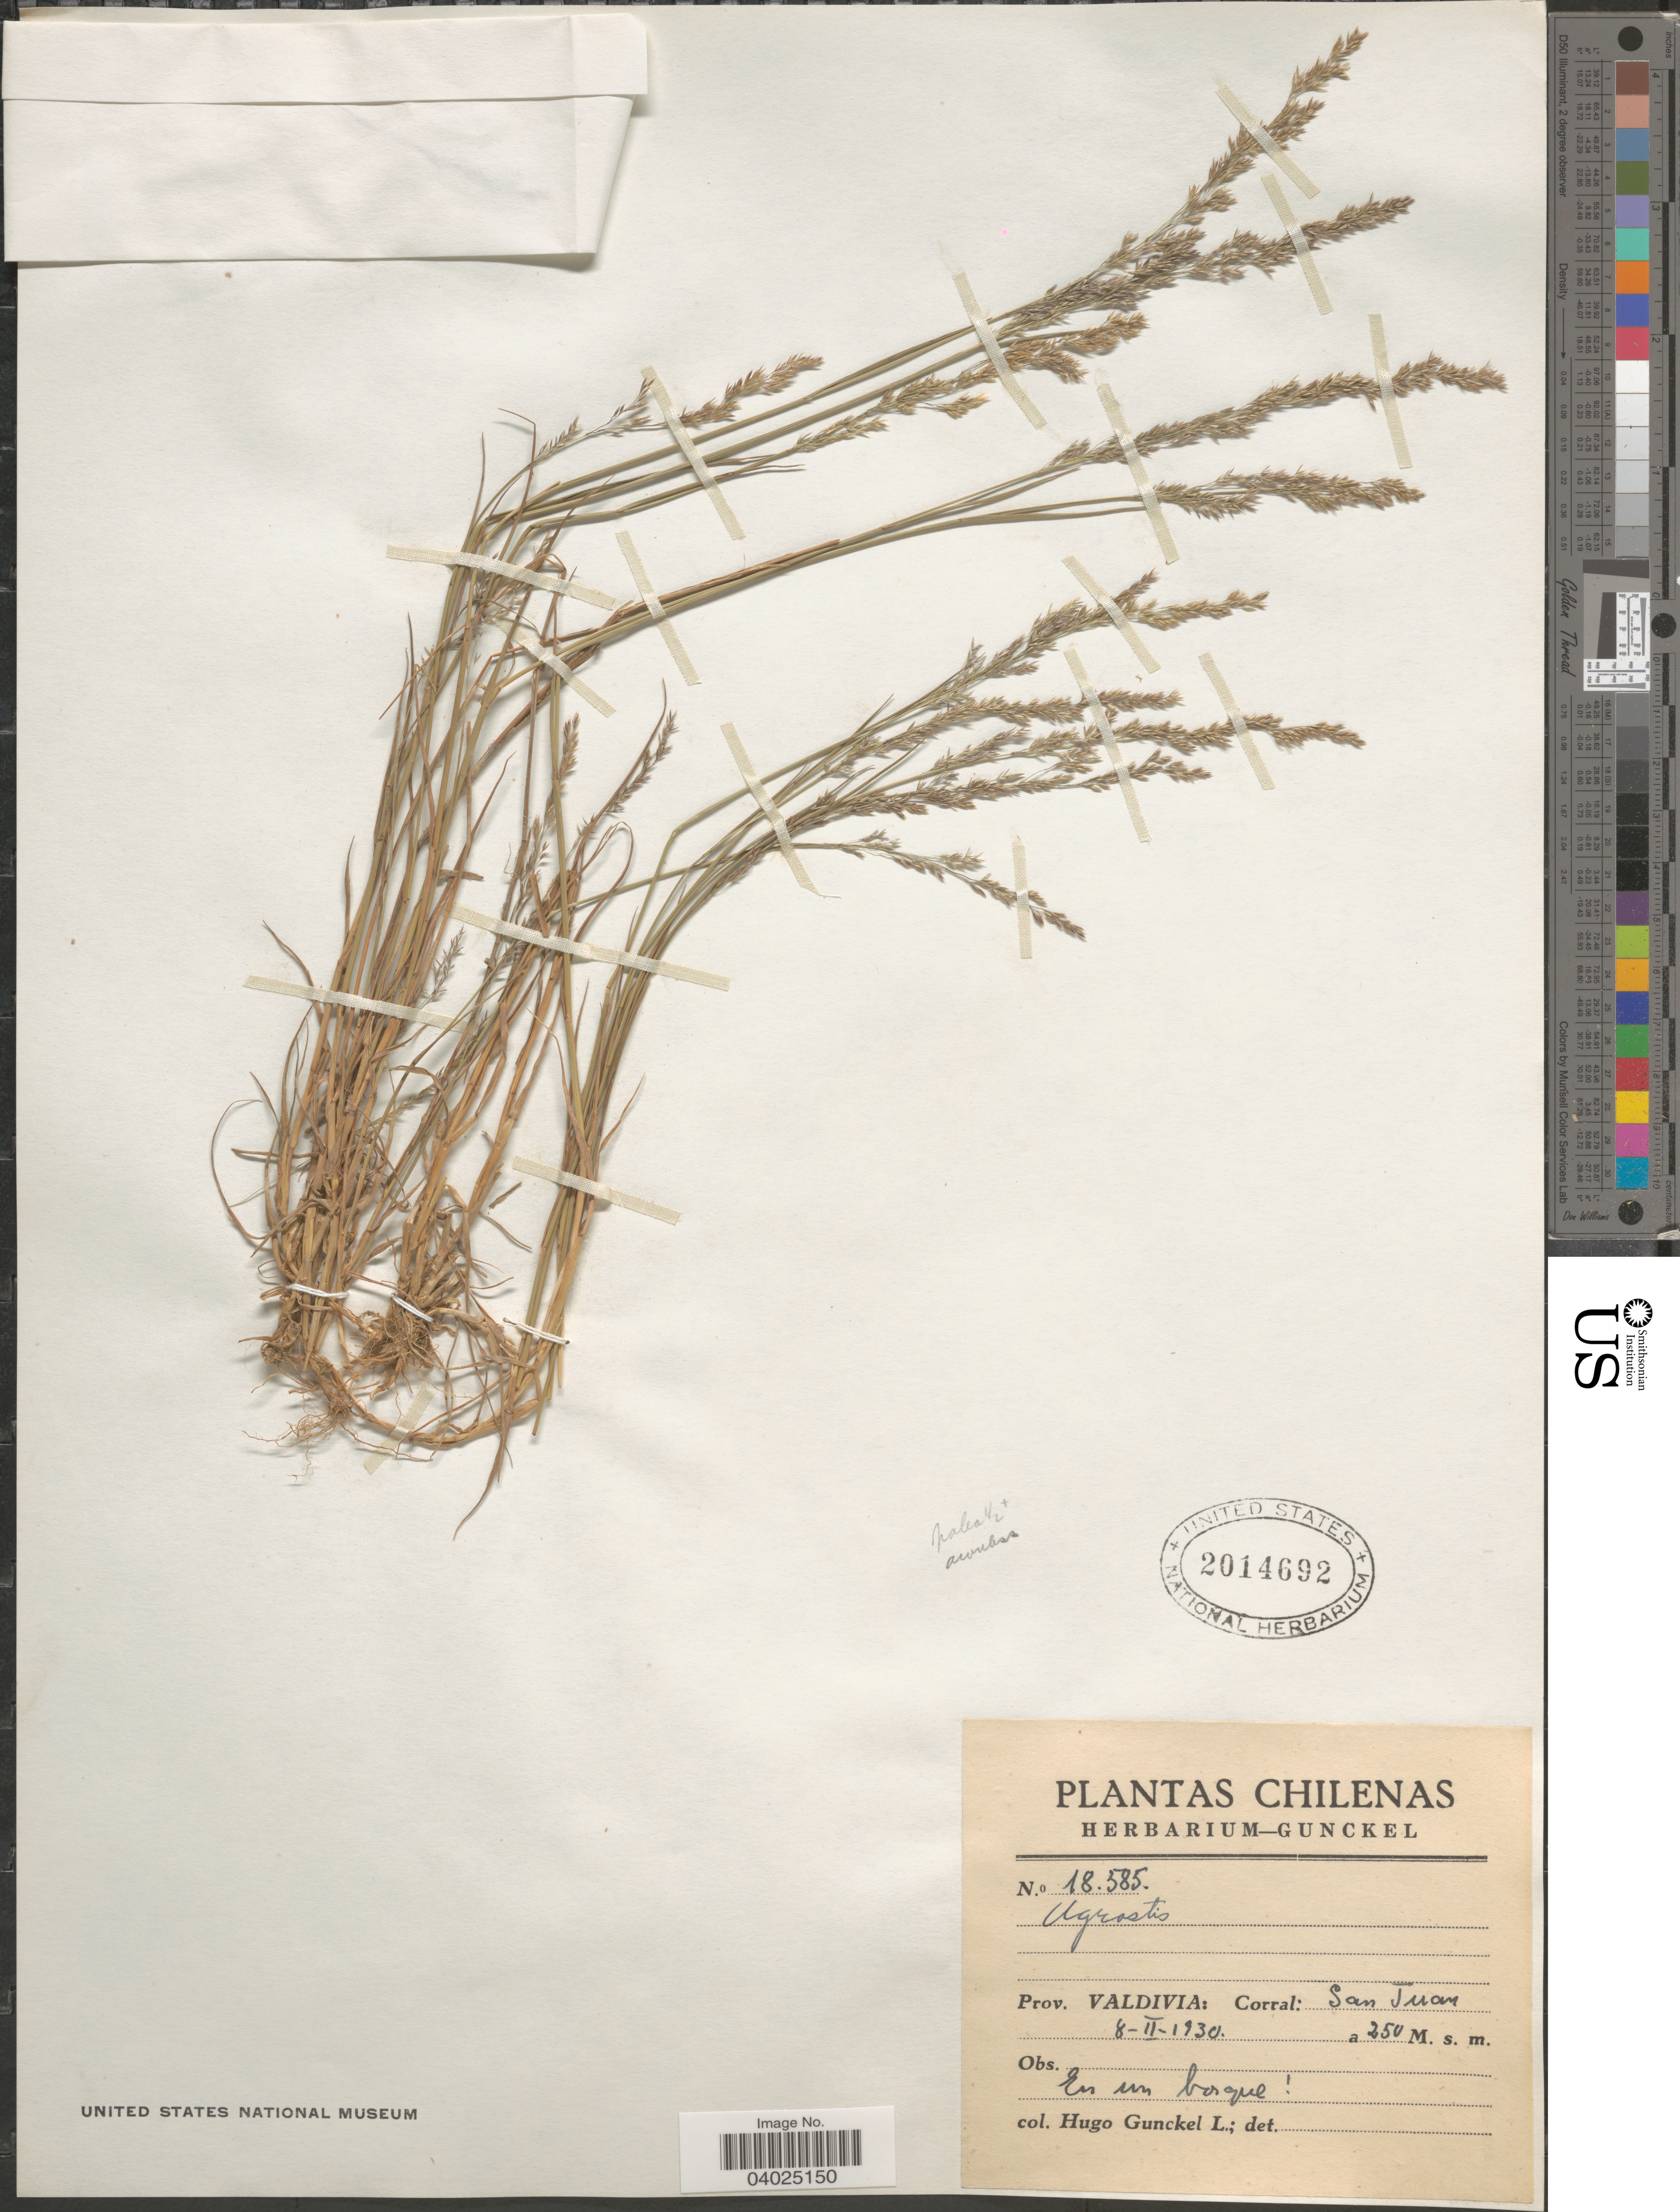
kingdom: Plantae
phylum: Tracheophyta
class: Liliopsida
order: Poales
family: Poaceae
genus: Agrostis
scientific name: Agrostis sp.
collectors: H. Gunckel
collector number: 18585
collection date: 1930-02-08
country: Chile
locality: Prov. Valdivia: Corral: San Juan.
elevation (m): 250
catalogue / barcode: US 2014692